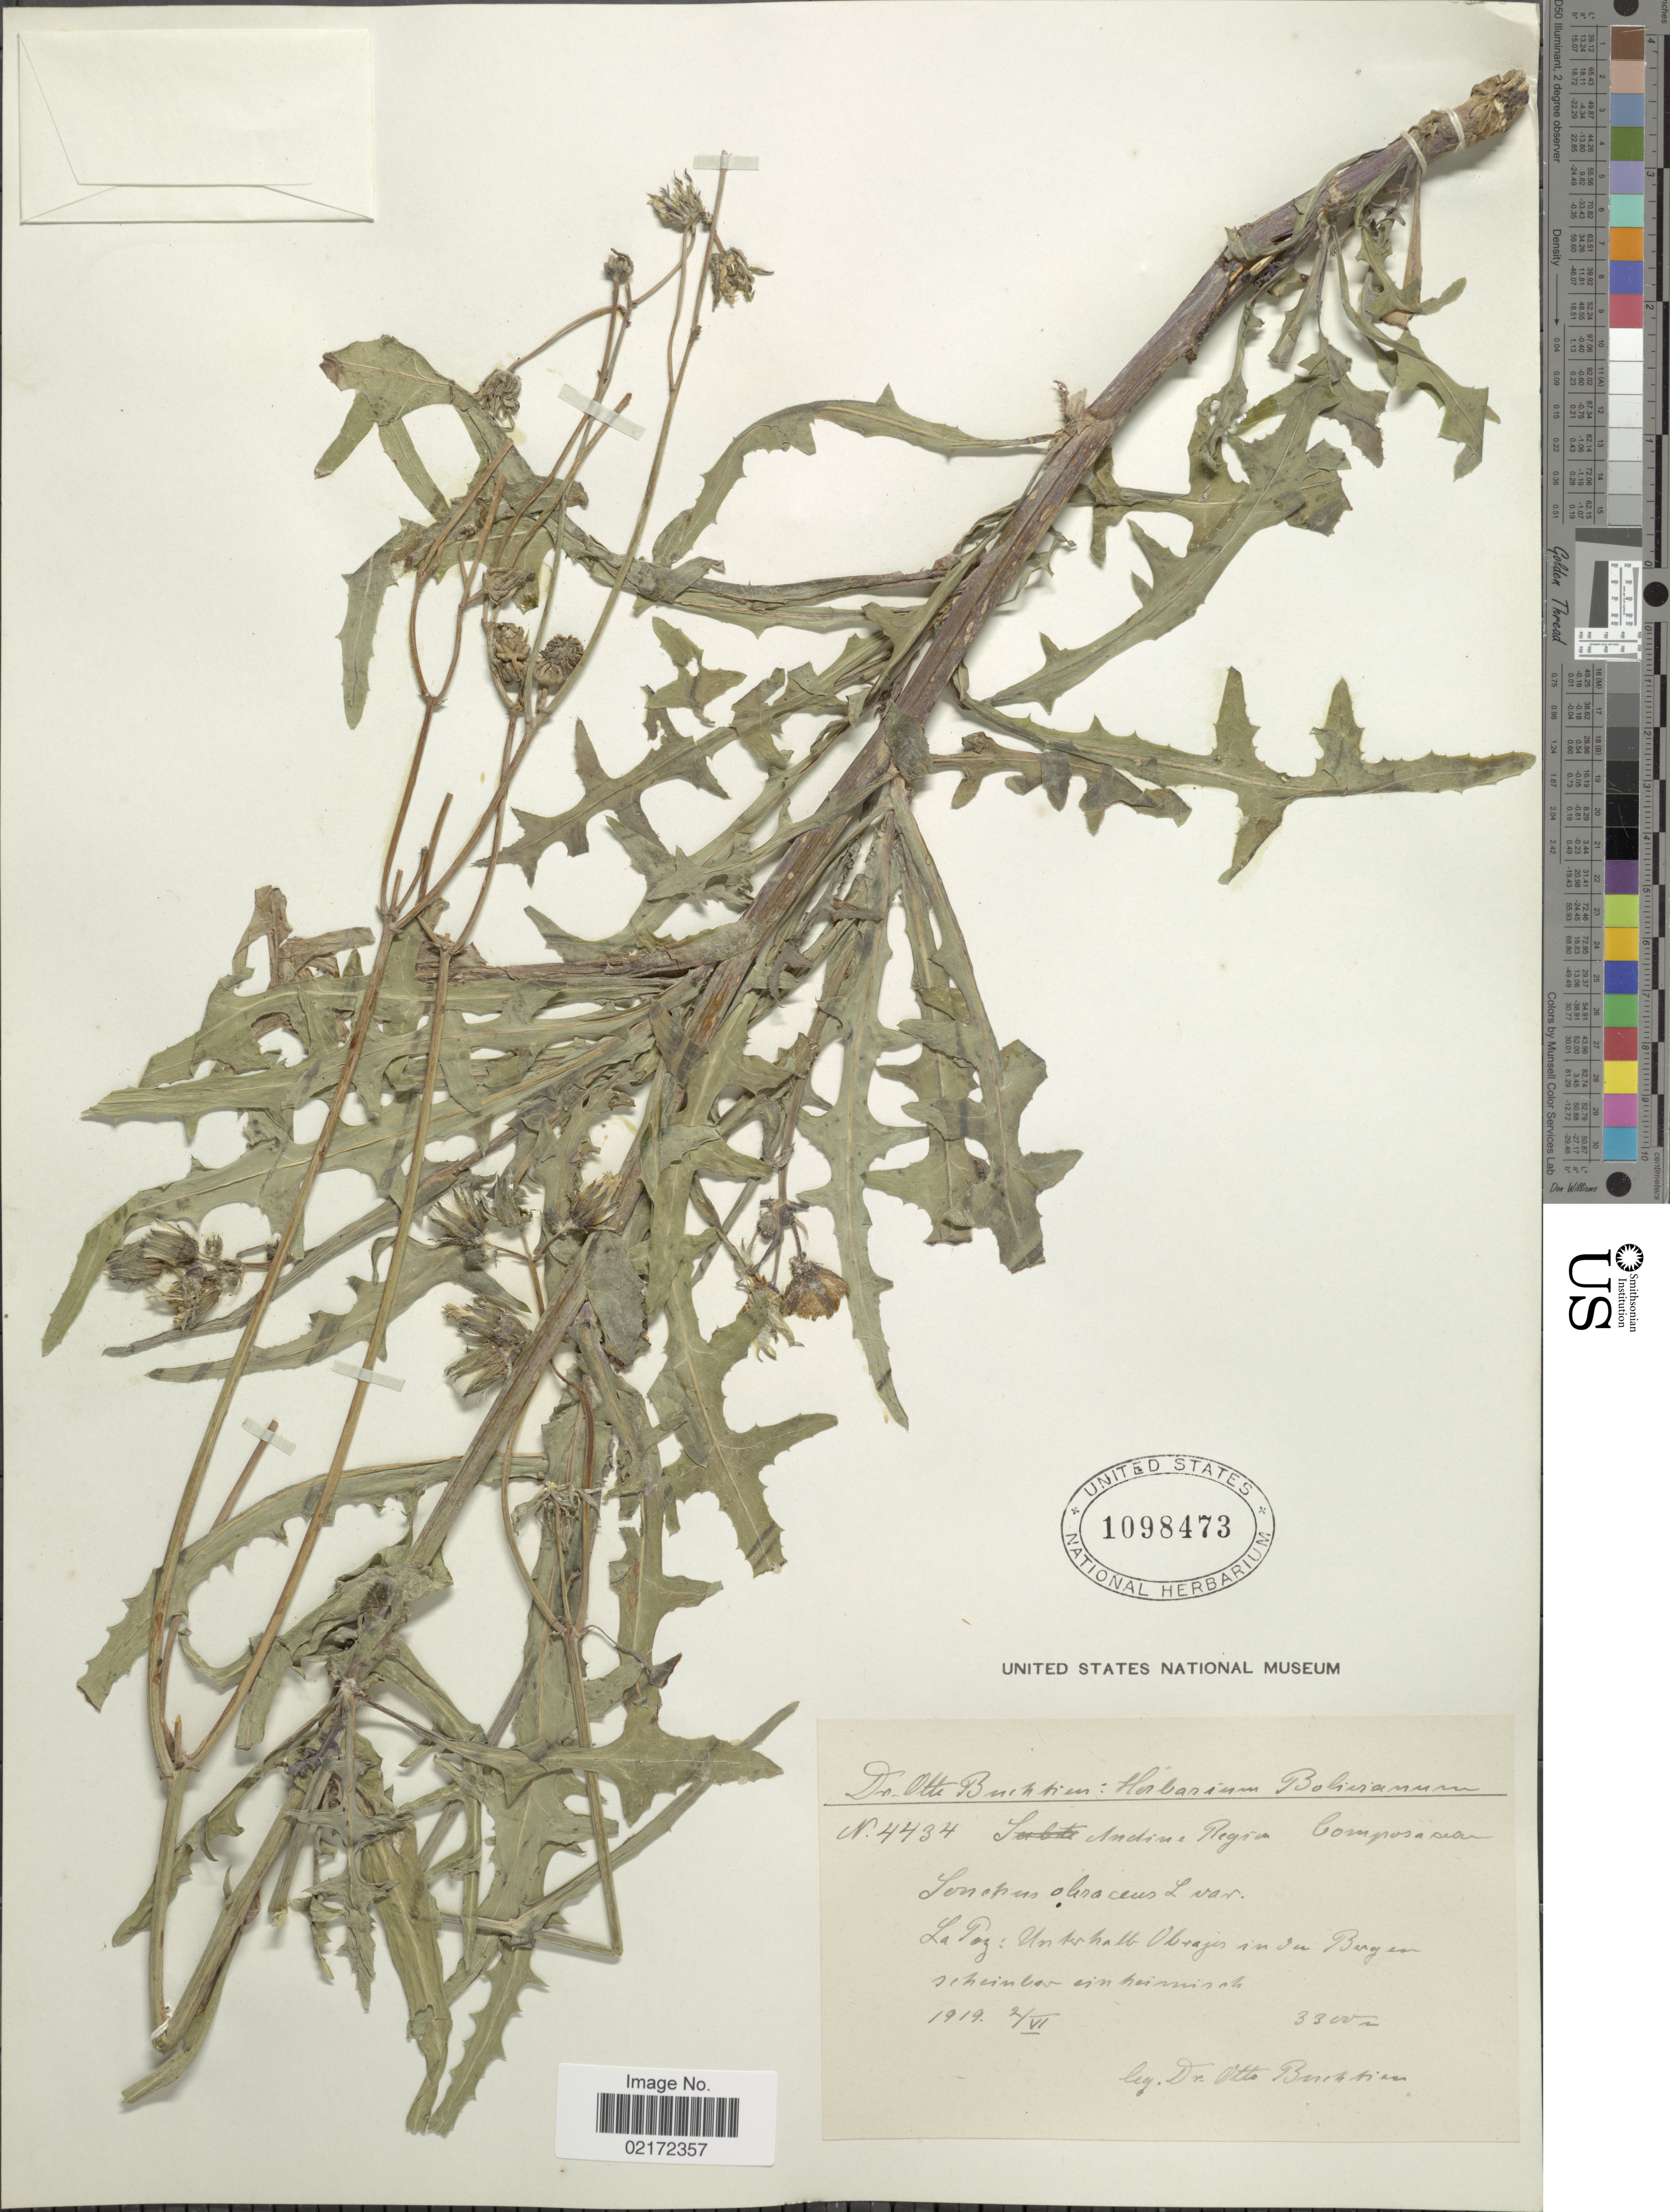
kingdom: Plantae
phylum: Tracheophyta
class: Magnoliopsida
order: Asterales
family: Asteraceae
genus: Sonchus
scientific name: Sonchus oleraceus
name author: L.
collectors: O. Buchtien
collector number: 4434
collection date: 1919-06-02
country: Bolivia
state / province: La Paz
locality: Below Obrajes in the mountains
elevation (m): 3300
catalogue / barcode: US 1098473